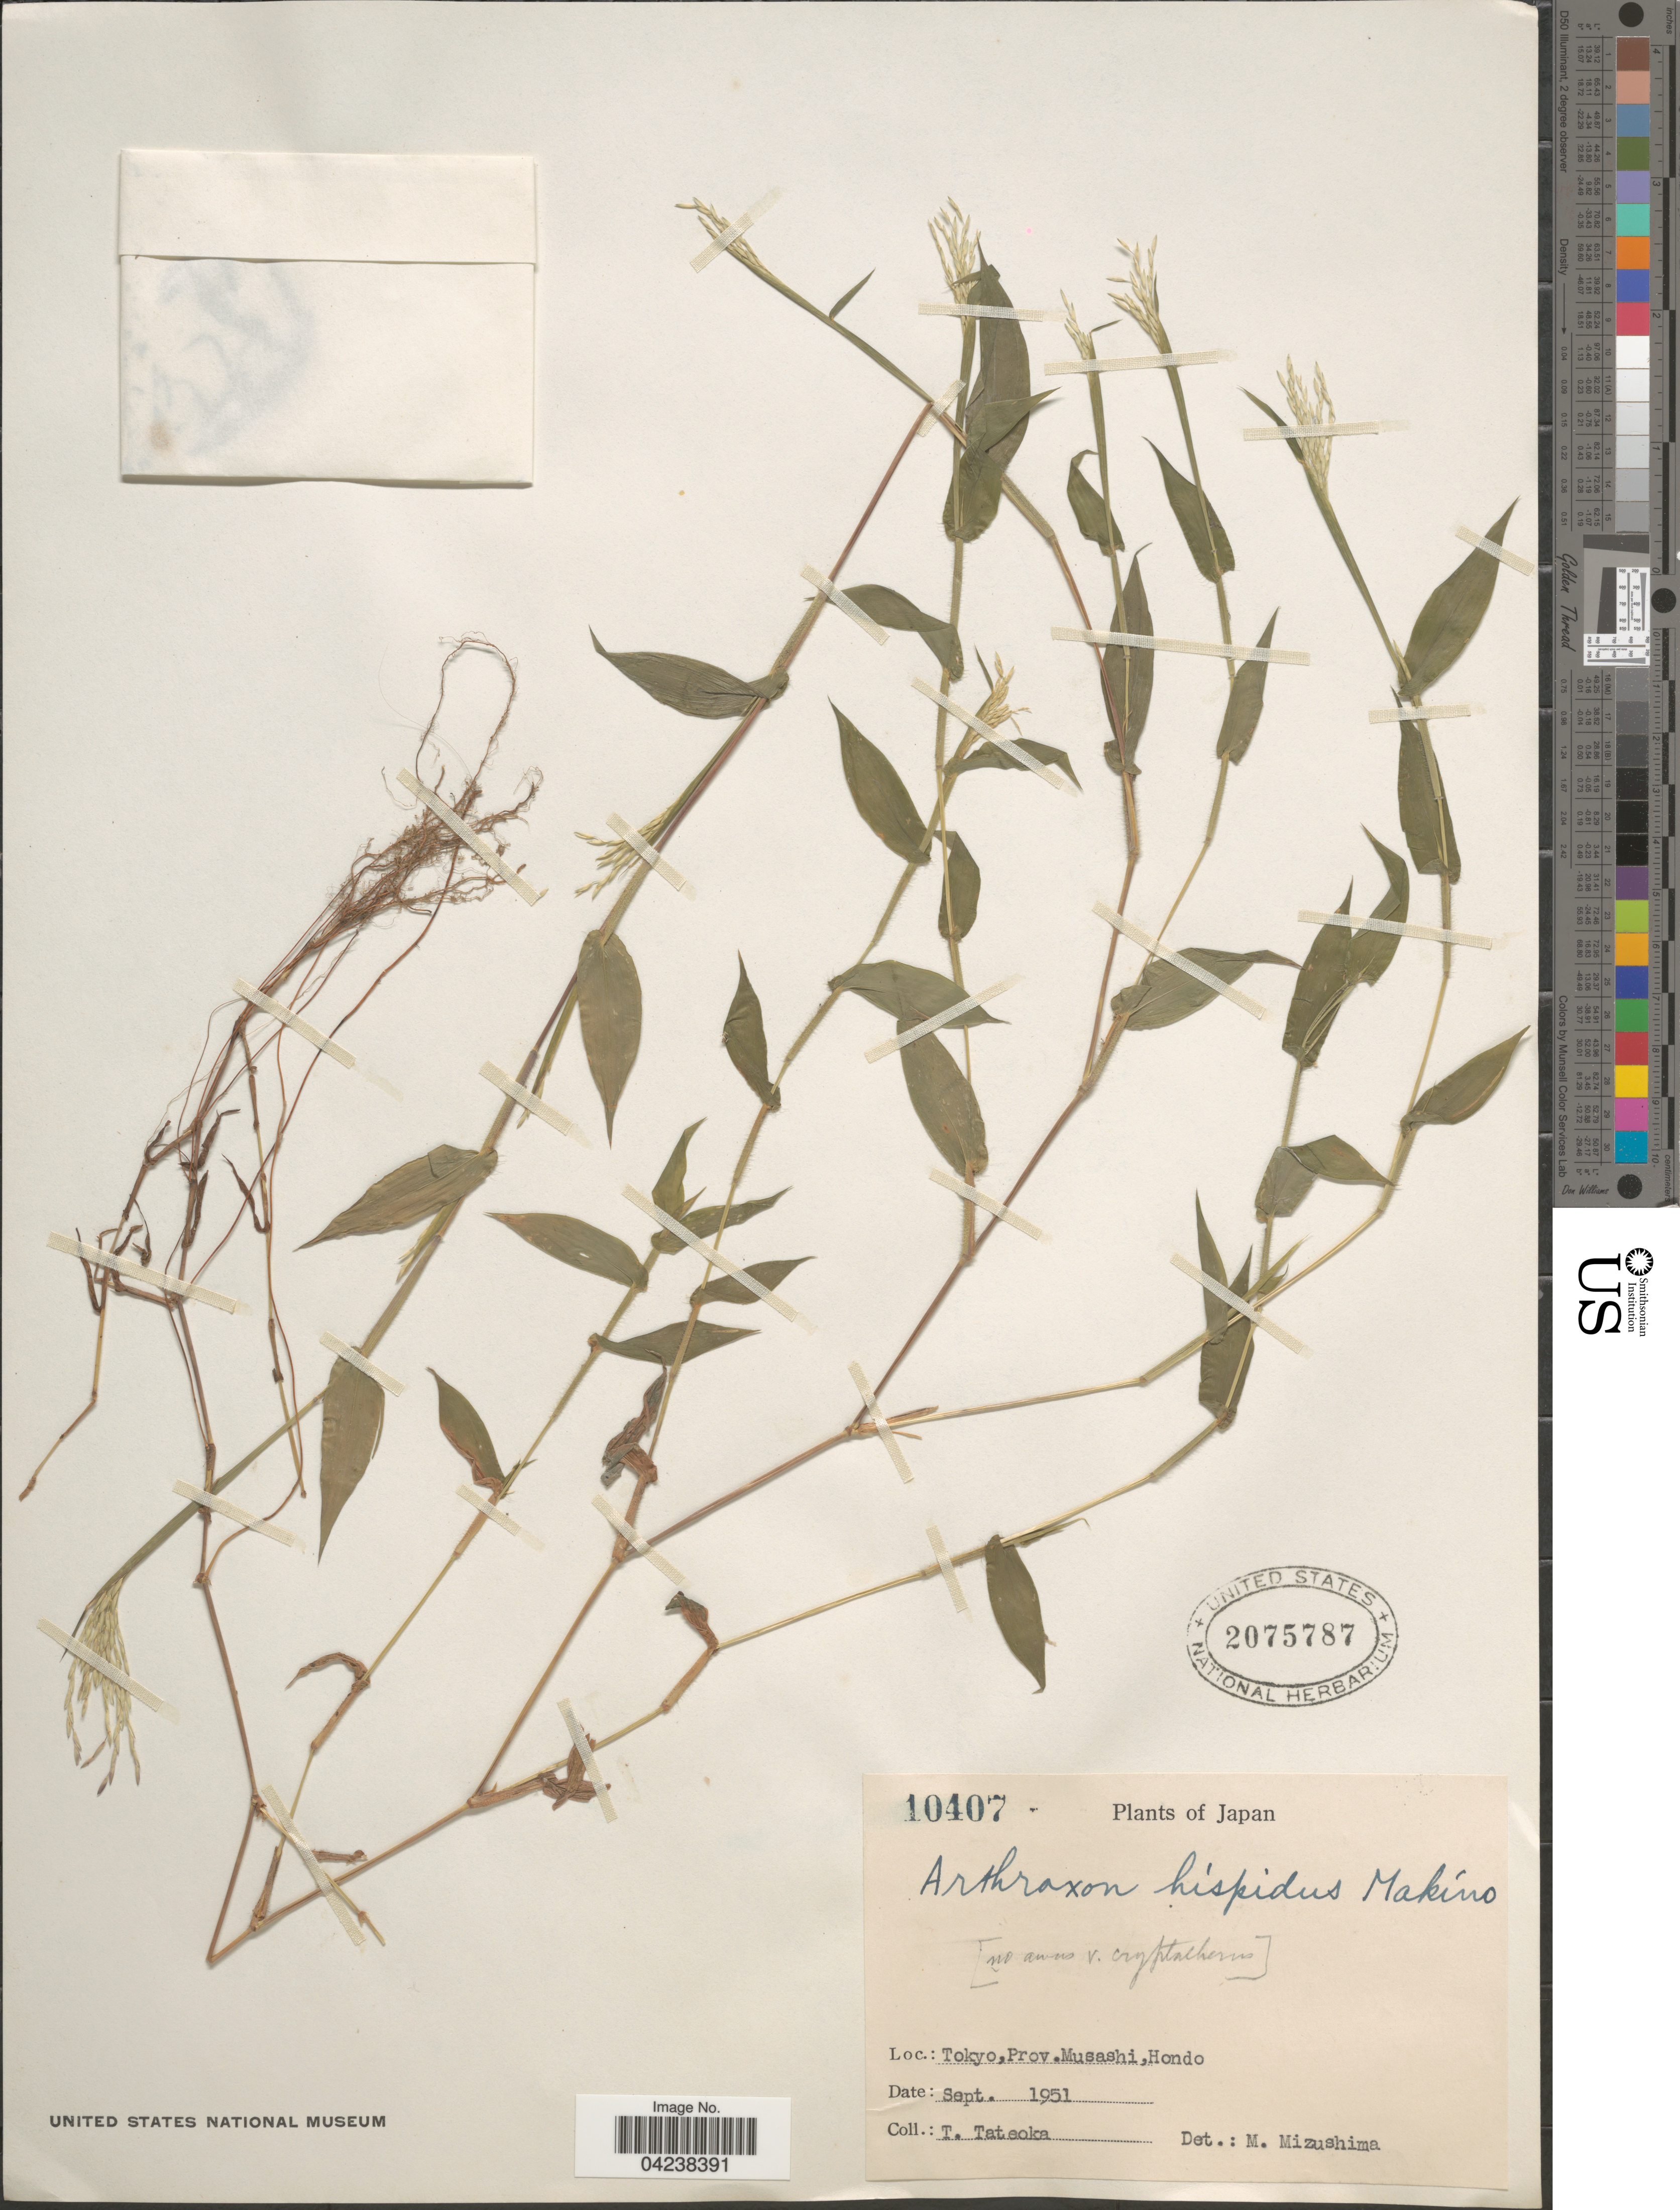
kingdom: Plantae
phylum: Tracheophyta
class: Liliopsida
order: Poales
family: Poaceae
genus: Arthraxon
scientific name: Arthraxon hispidus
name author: (Thunb.) Makino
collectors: T. Tateoka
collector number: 10407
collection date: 1951-09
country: Japan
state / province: Tokyo, Federal City of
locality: Prov. Musashi, Hondo.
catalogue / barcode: US 2075787